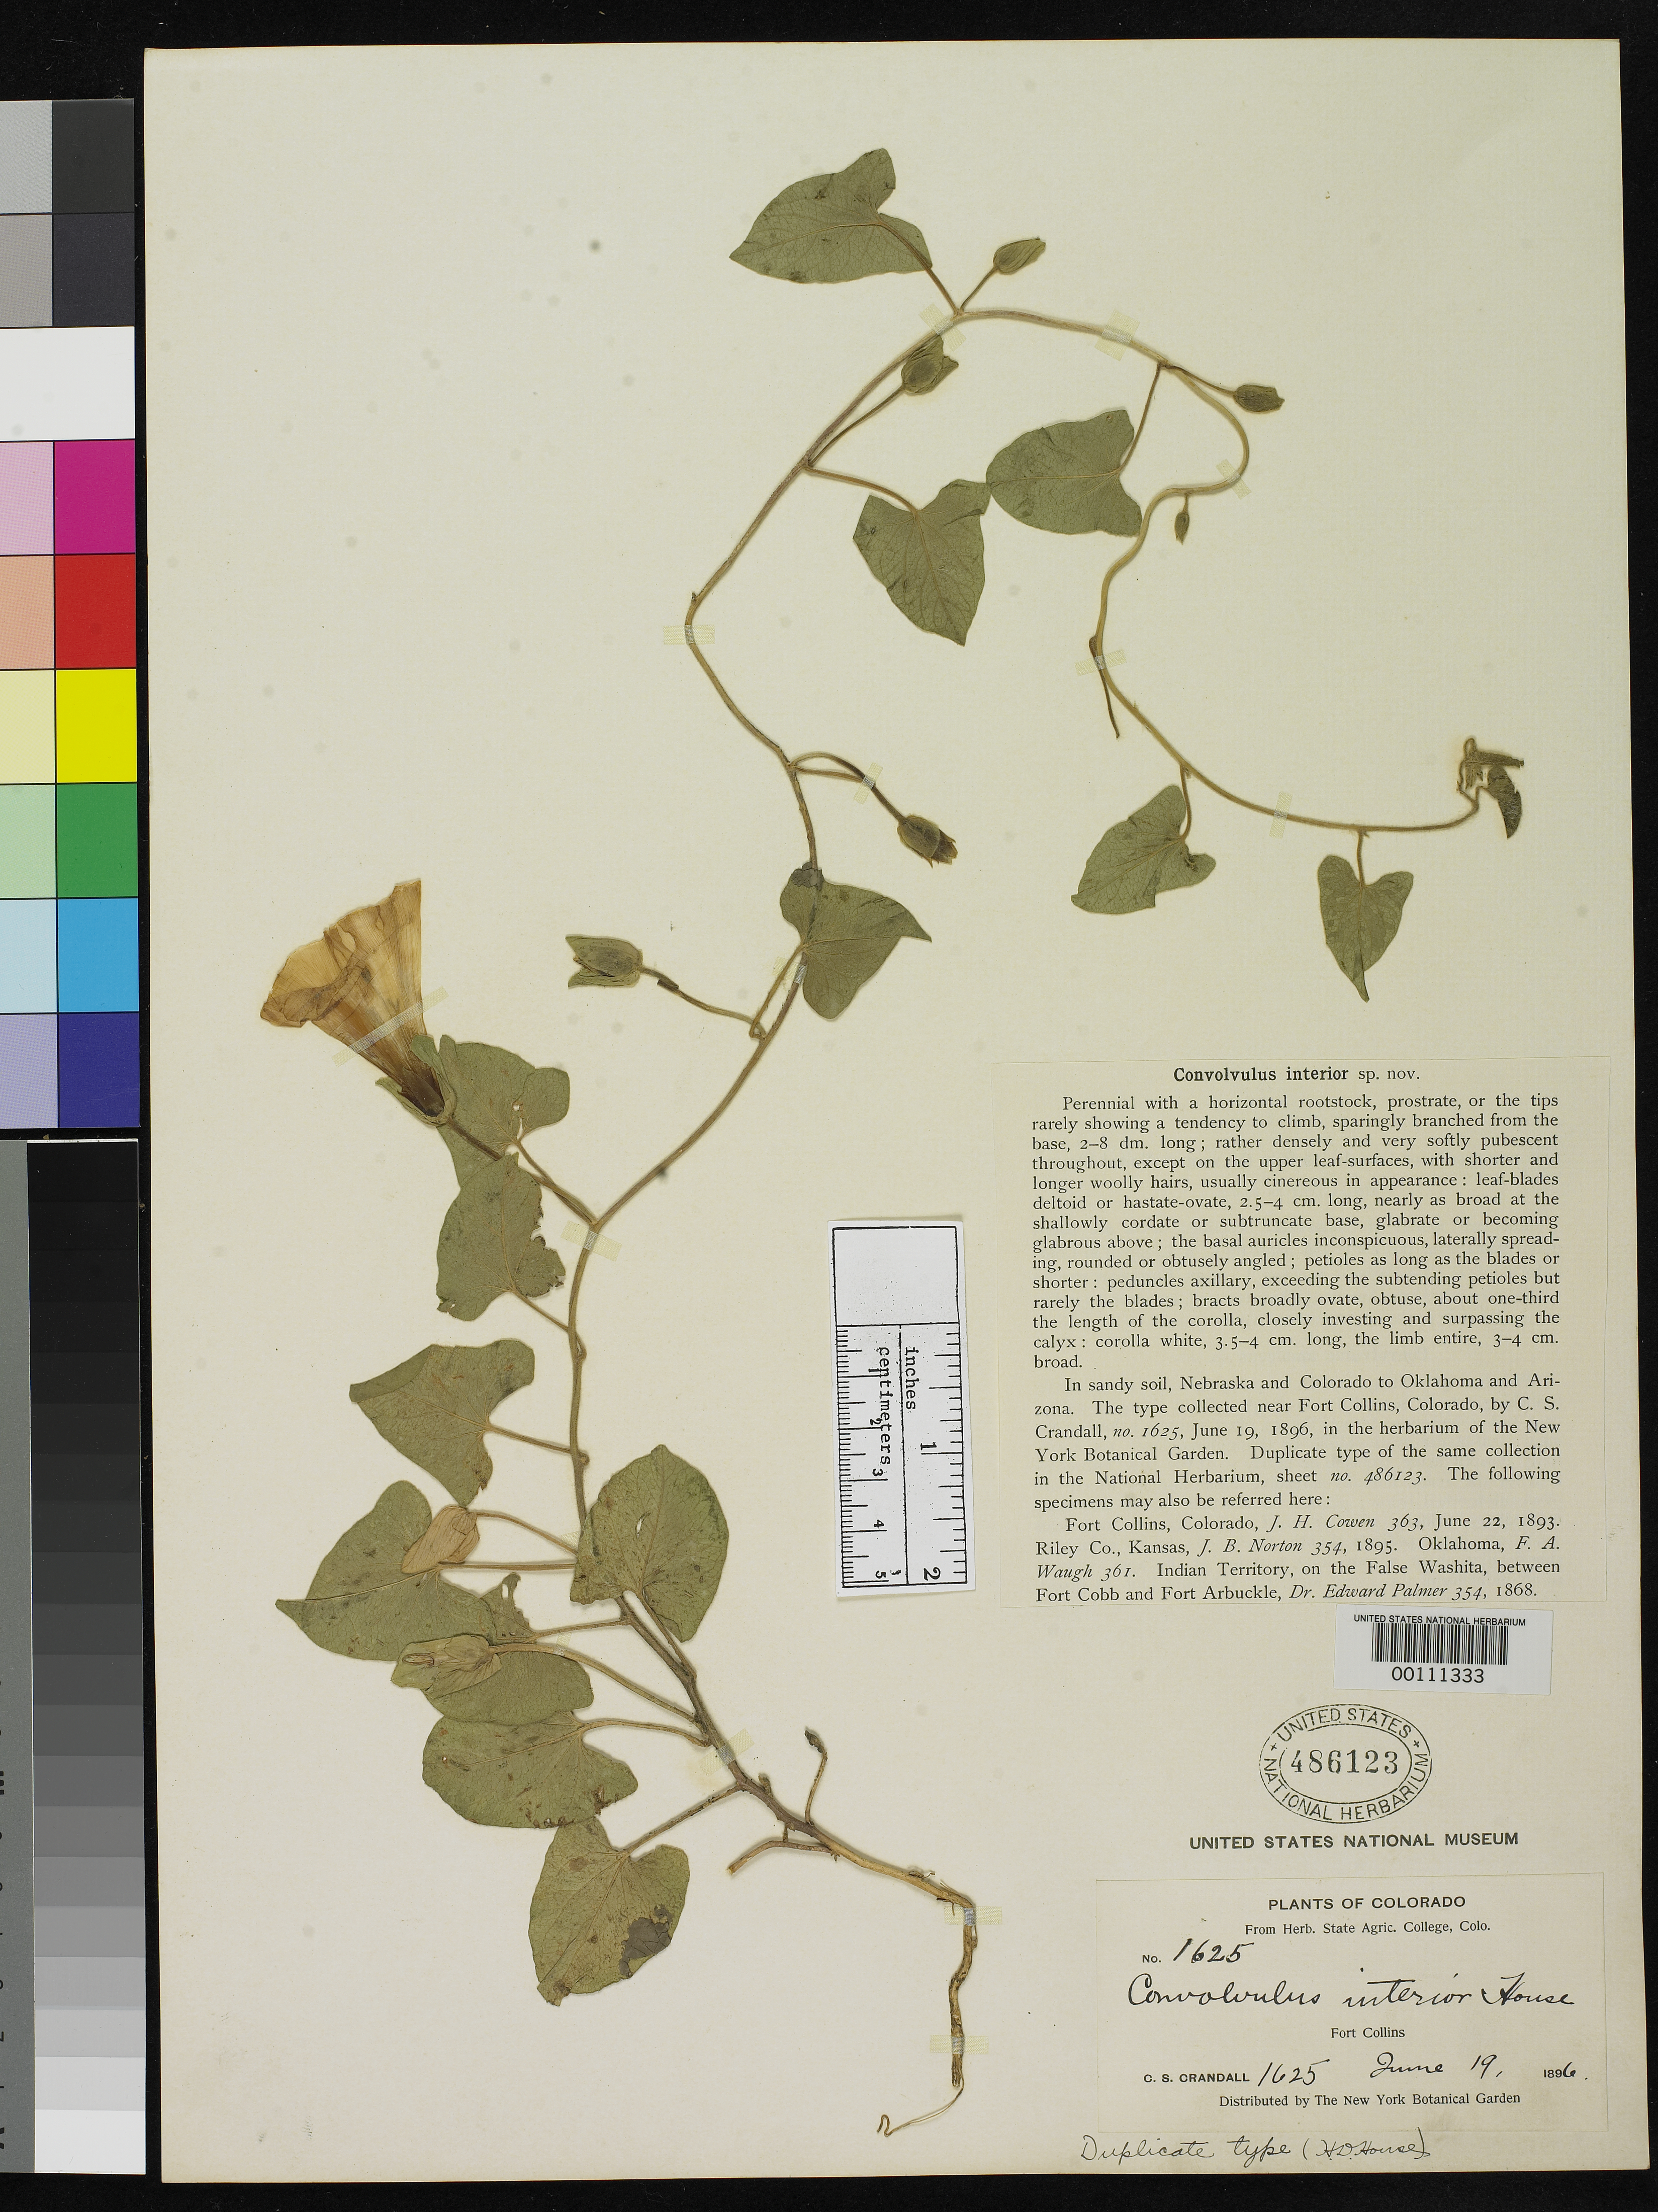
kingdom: Plantae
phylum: Tracheophyta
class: Magnoliopsida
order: Solanales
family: Convolvulaceae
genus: Convolvulus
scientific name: Convolvulus interior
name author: House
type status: Isotype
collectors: C. Crandall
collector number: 1625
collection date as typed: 19 Jun 1896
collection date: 1896-06-19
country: United States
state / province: Colorado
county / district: Larimer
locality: Near Fort Collins.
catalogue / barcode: US 486123